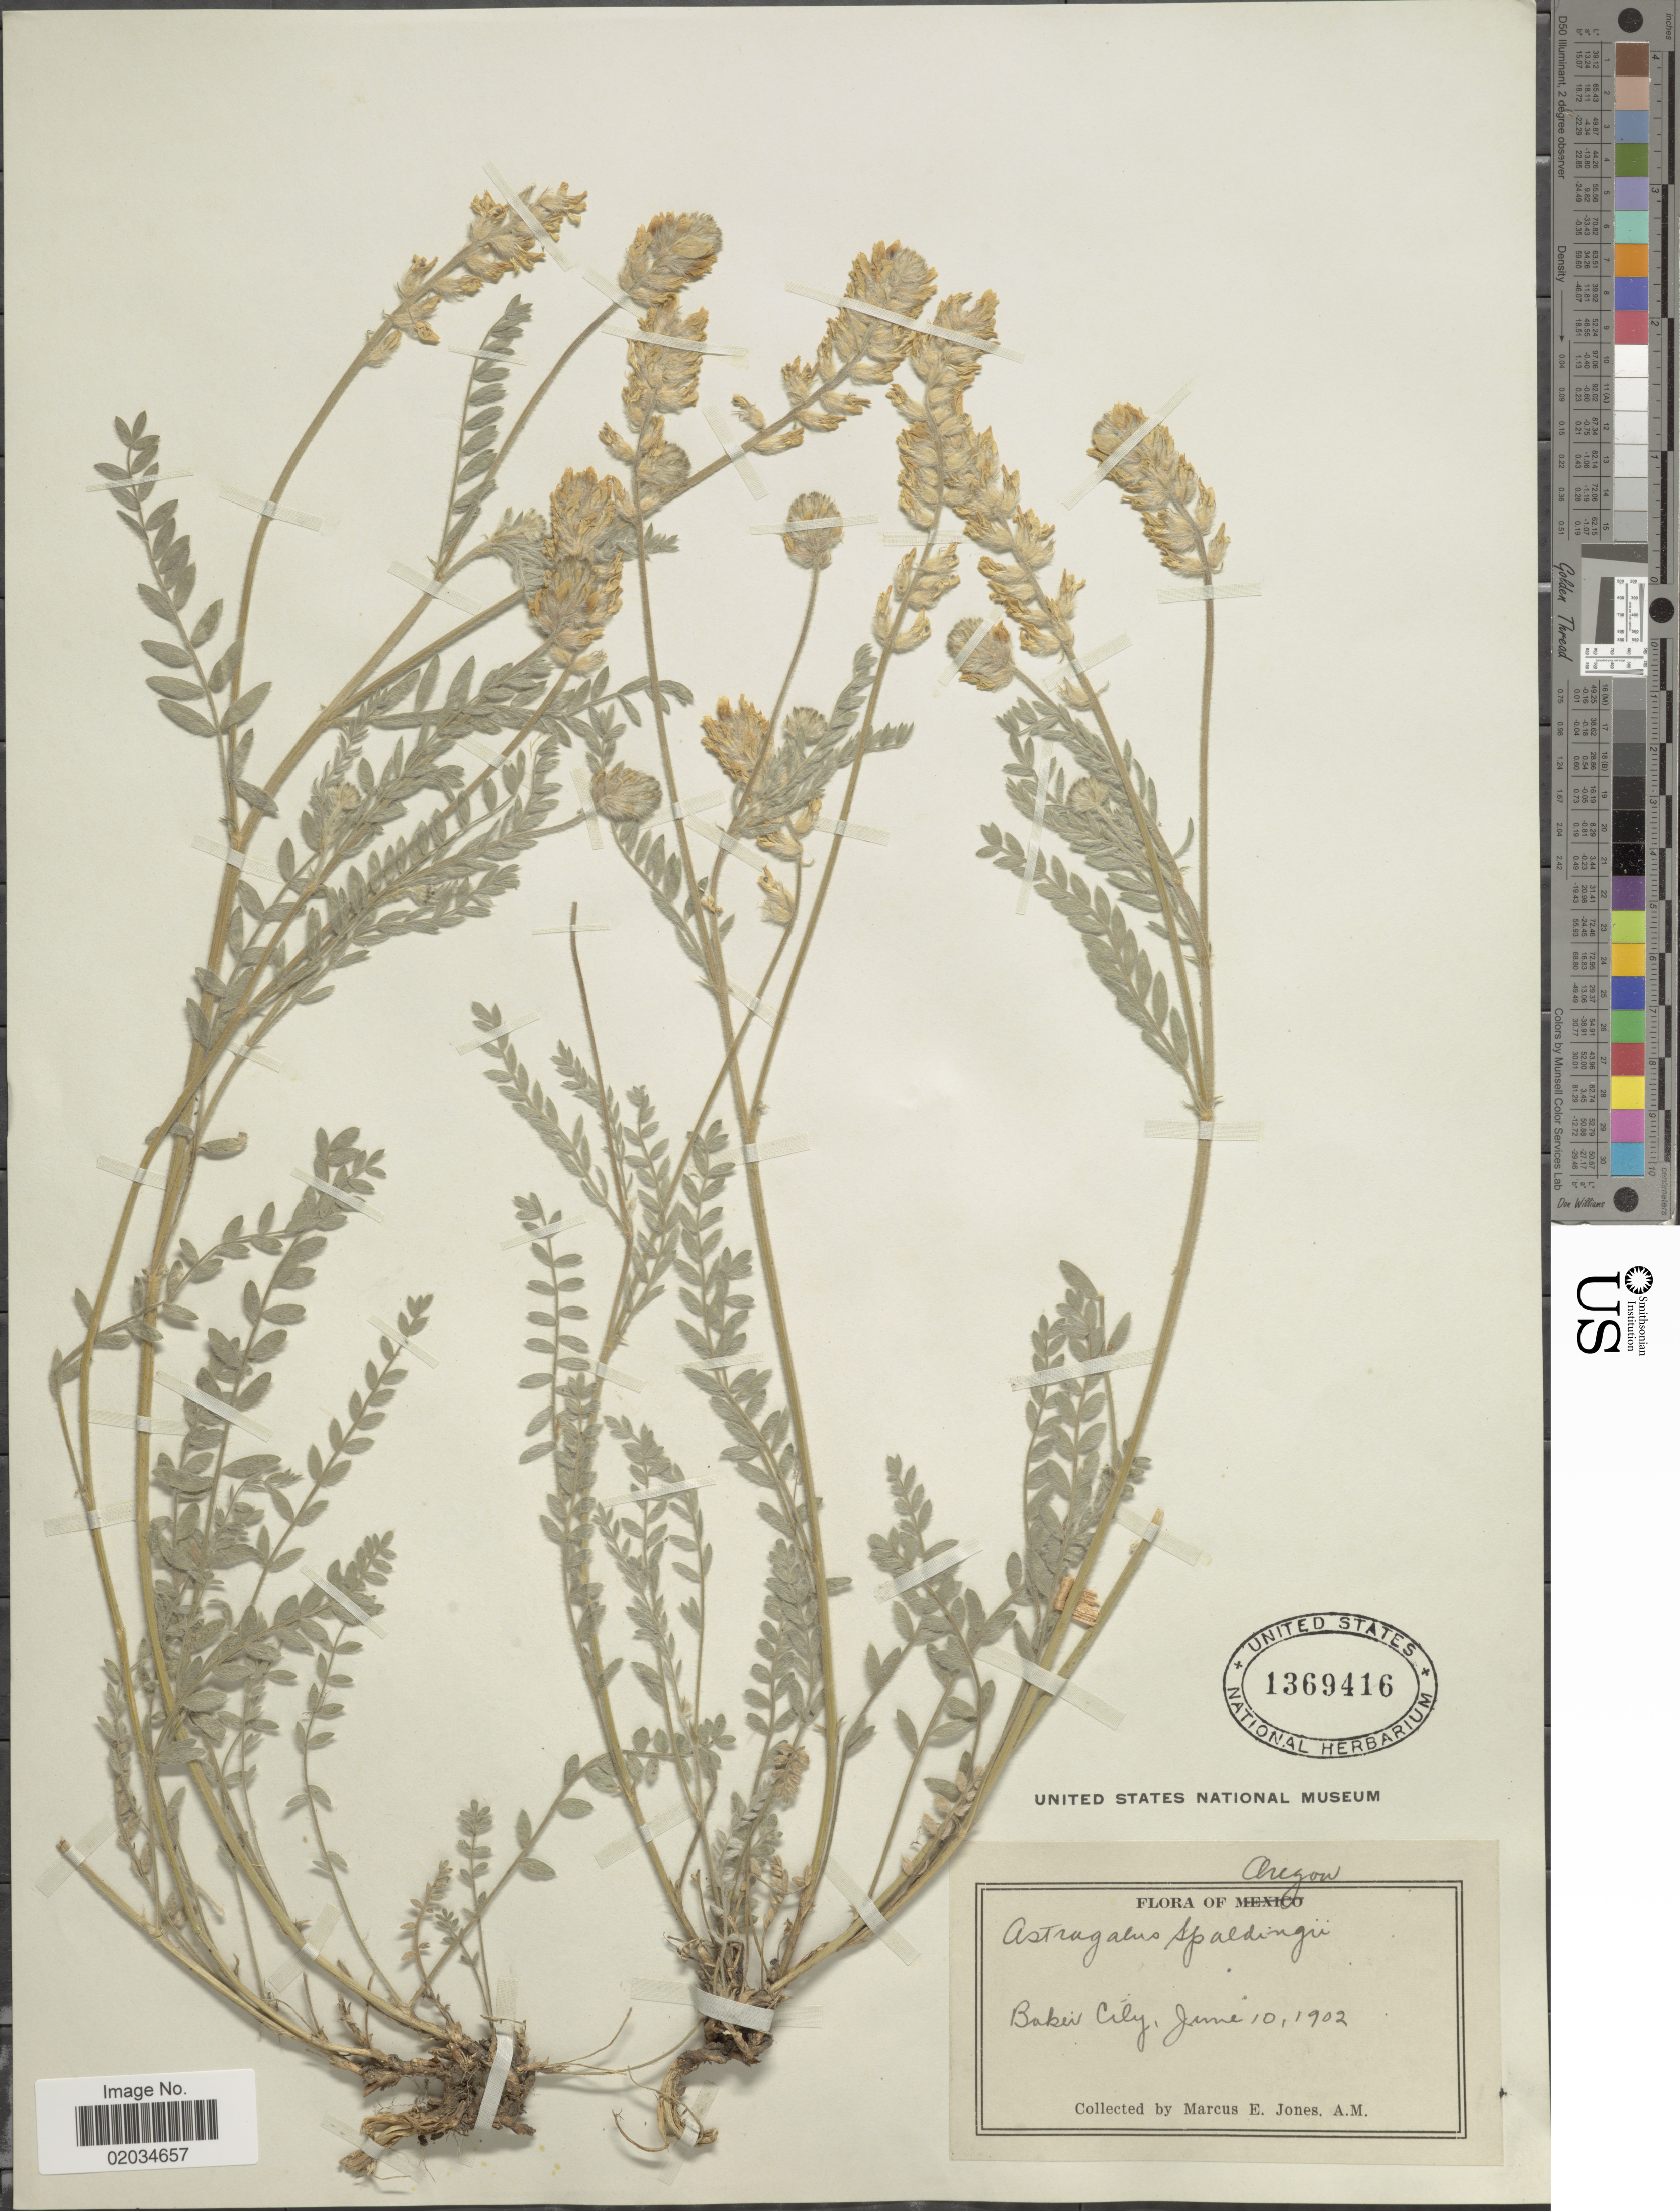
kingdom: Plantae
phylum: Tracheophyta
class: Magnoliopsida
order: Fabales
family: Fabaceae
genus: Astragalus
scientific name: Astragalus spaldingii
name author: A. Gray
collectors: M. E. Jones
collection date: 1902-06-10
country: United States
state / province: Oregon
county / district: Baker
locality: Baker City.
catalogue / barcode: US 1369416